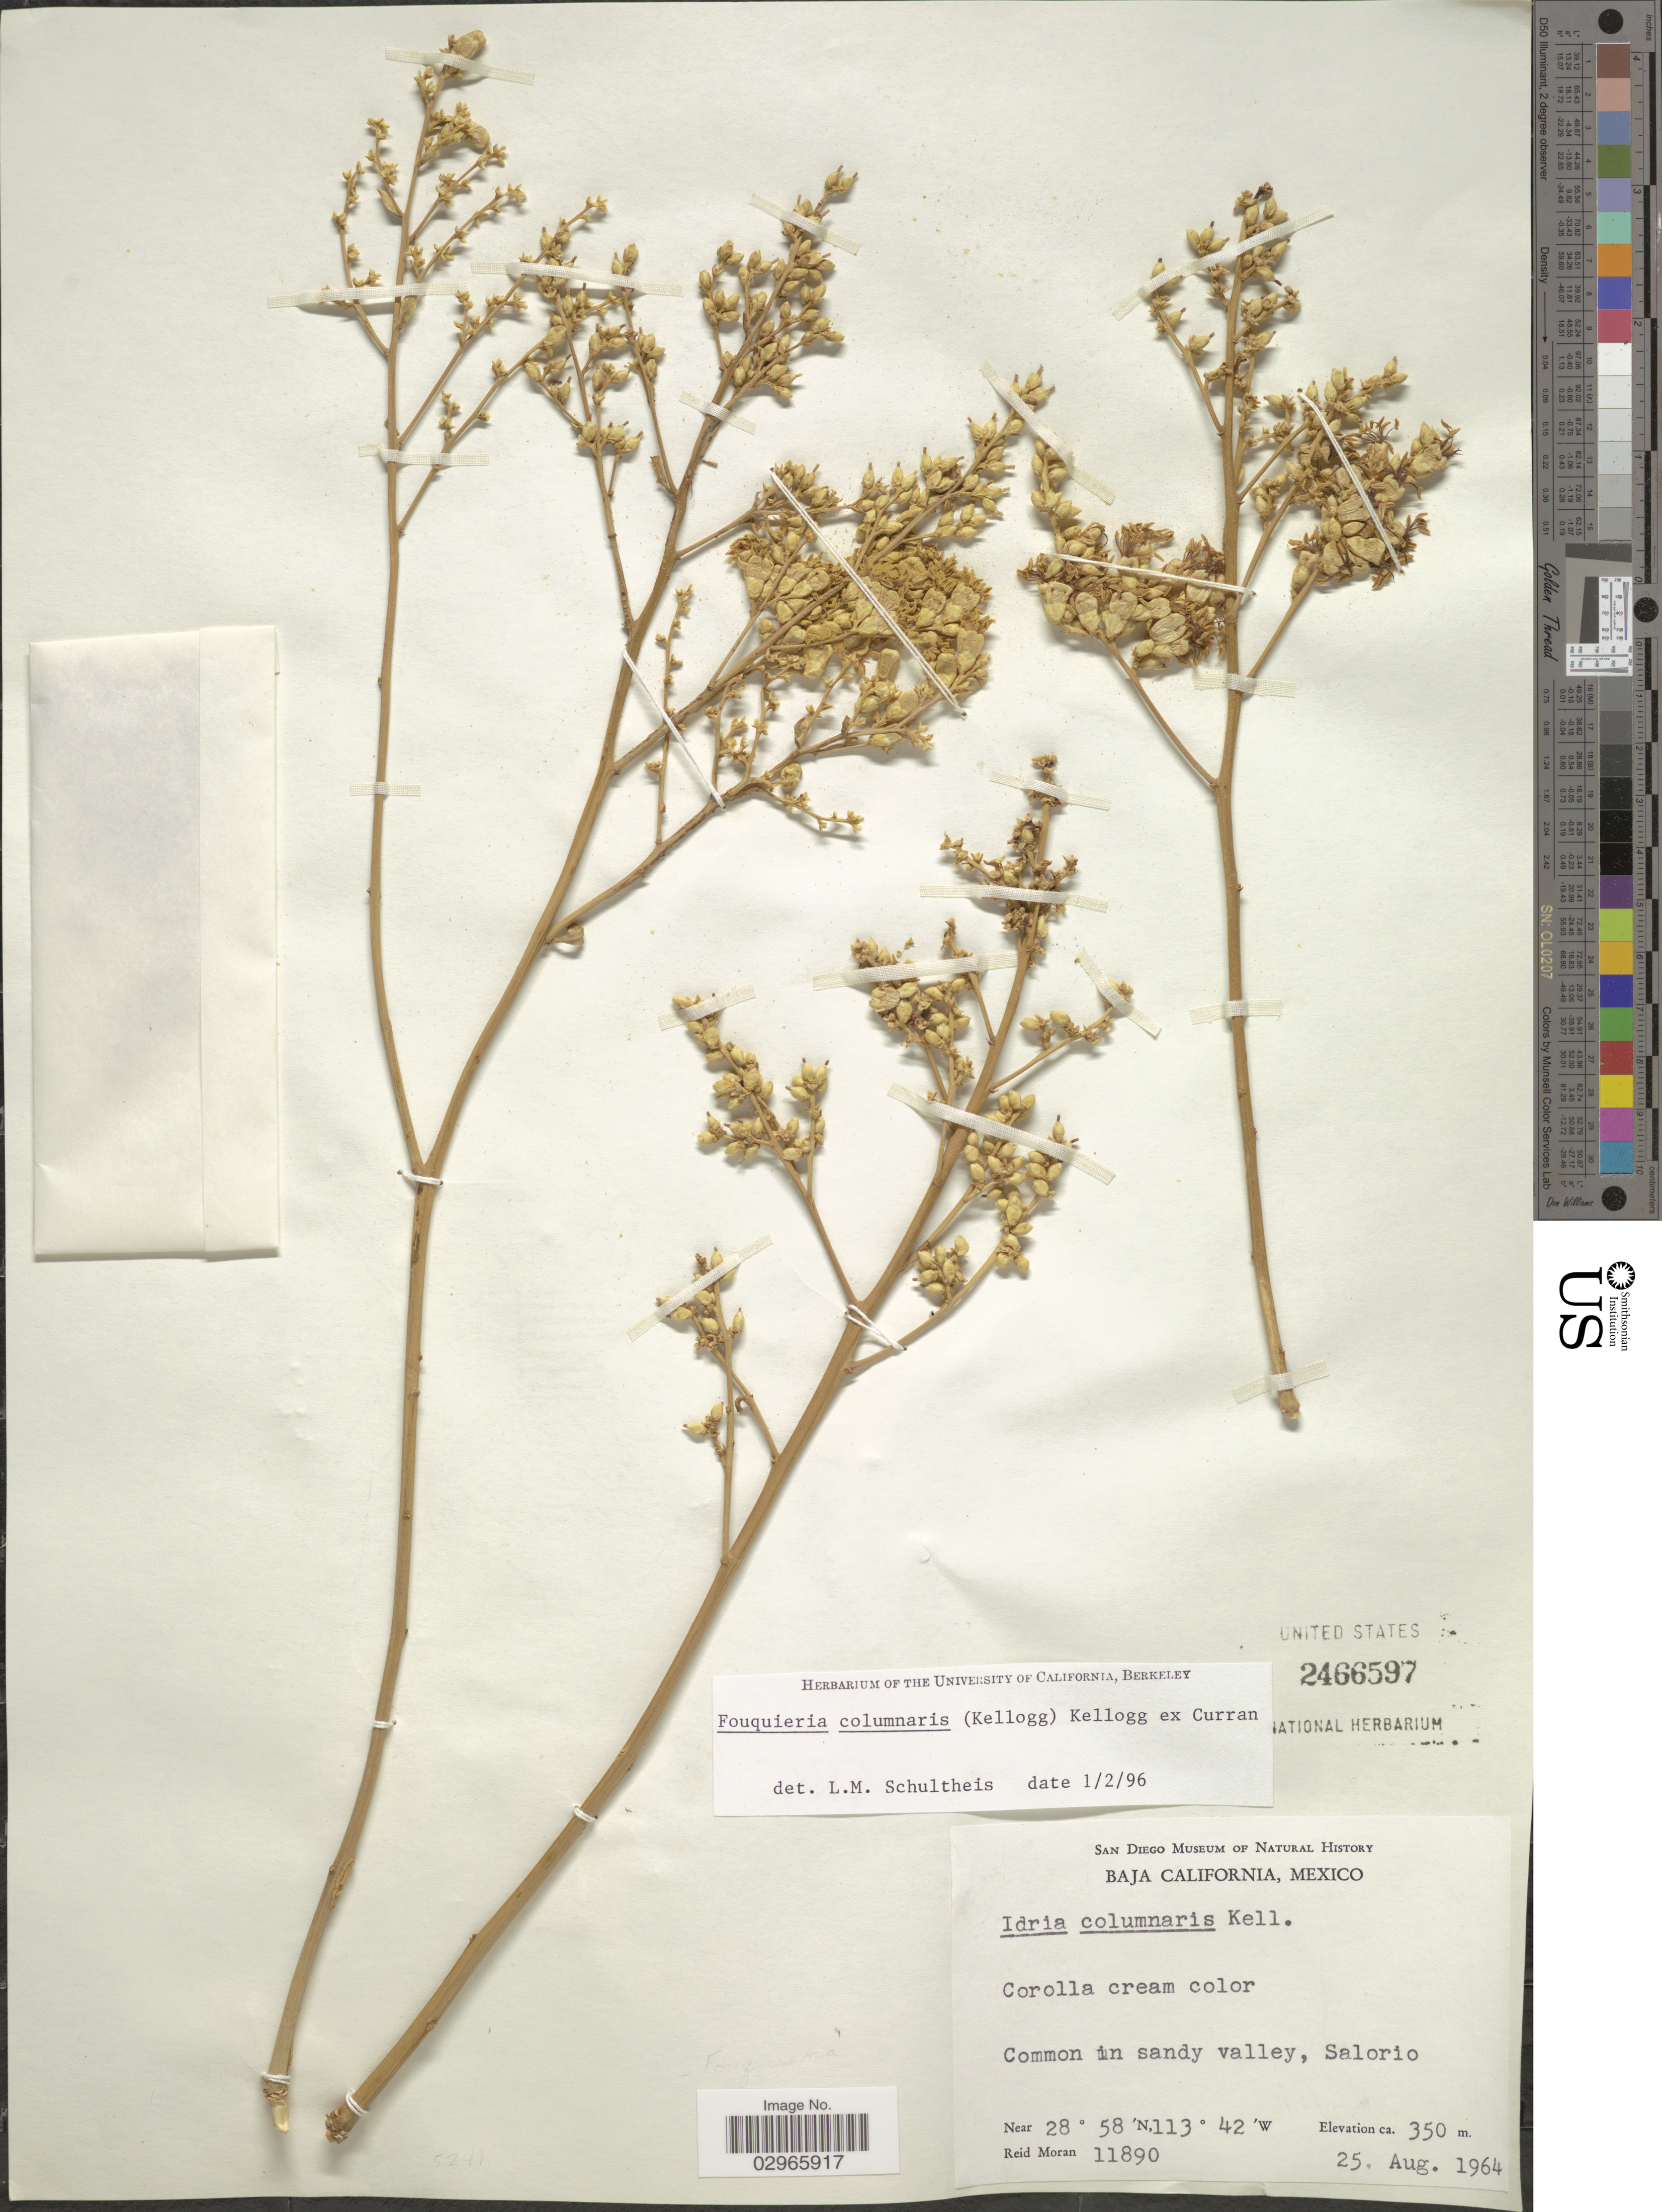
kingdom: Plantae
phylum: Tracheophyta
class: Magnoliopsida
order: Ericales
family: Fouquieriaceae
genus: Fouquieria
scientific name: Fouquieria columnaris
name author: Kellogg ex Curran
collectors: R. V. Moran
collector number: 11890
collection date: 1964-08-25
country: Mexico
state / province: Baja California Norte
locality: Salorio.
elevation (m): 350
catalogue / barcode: US 2466597